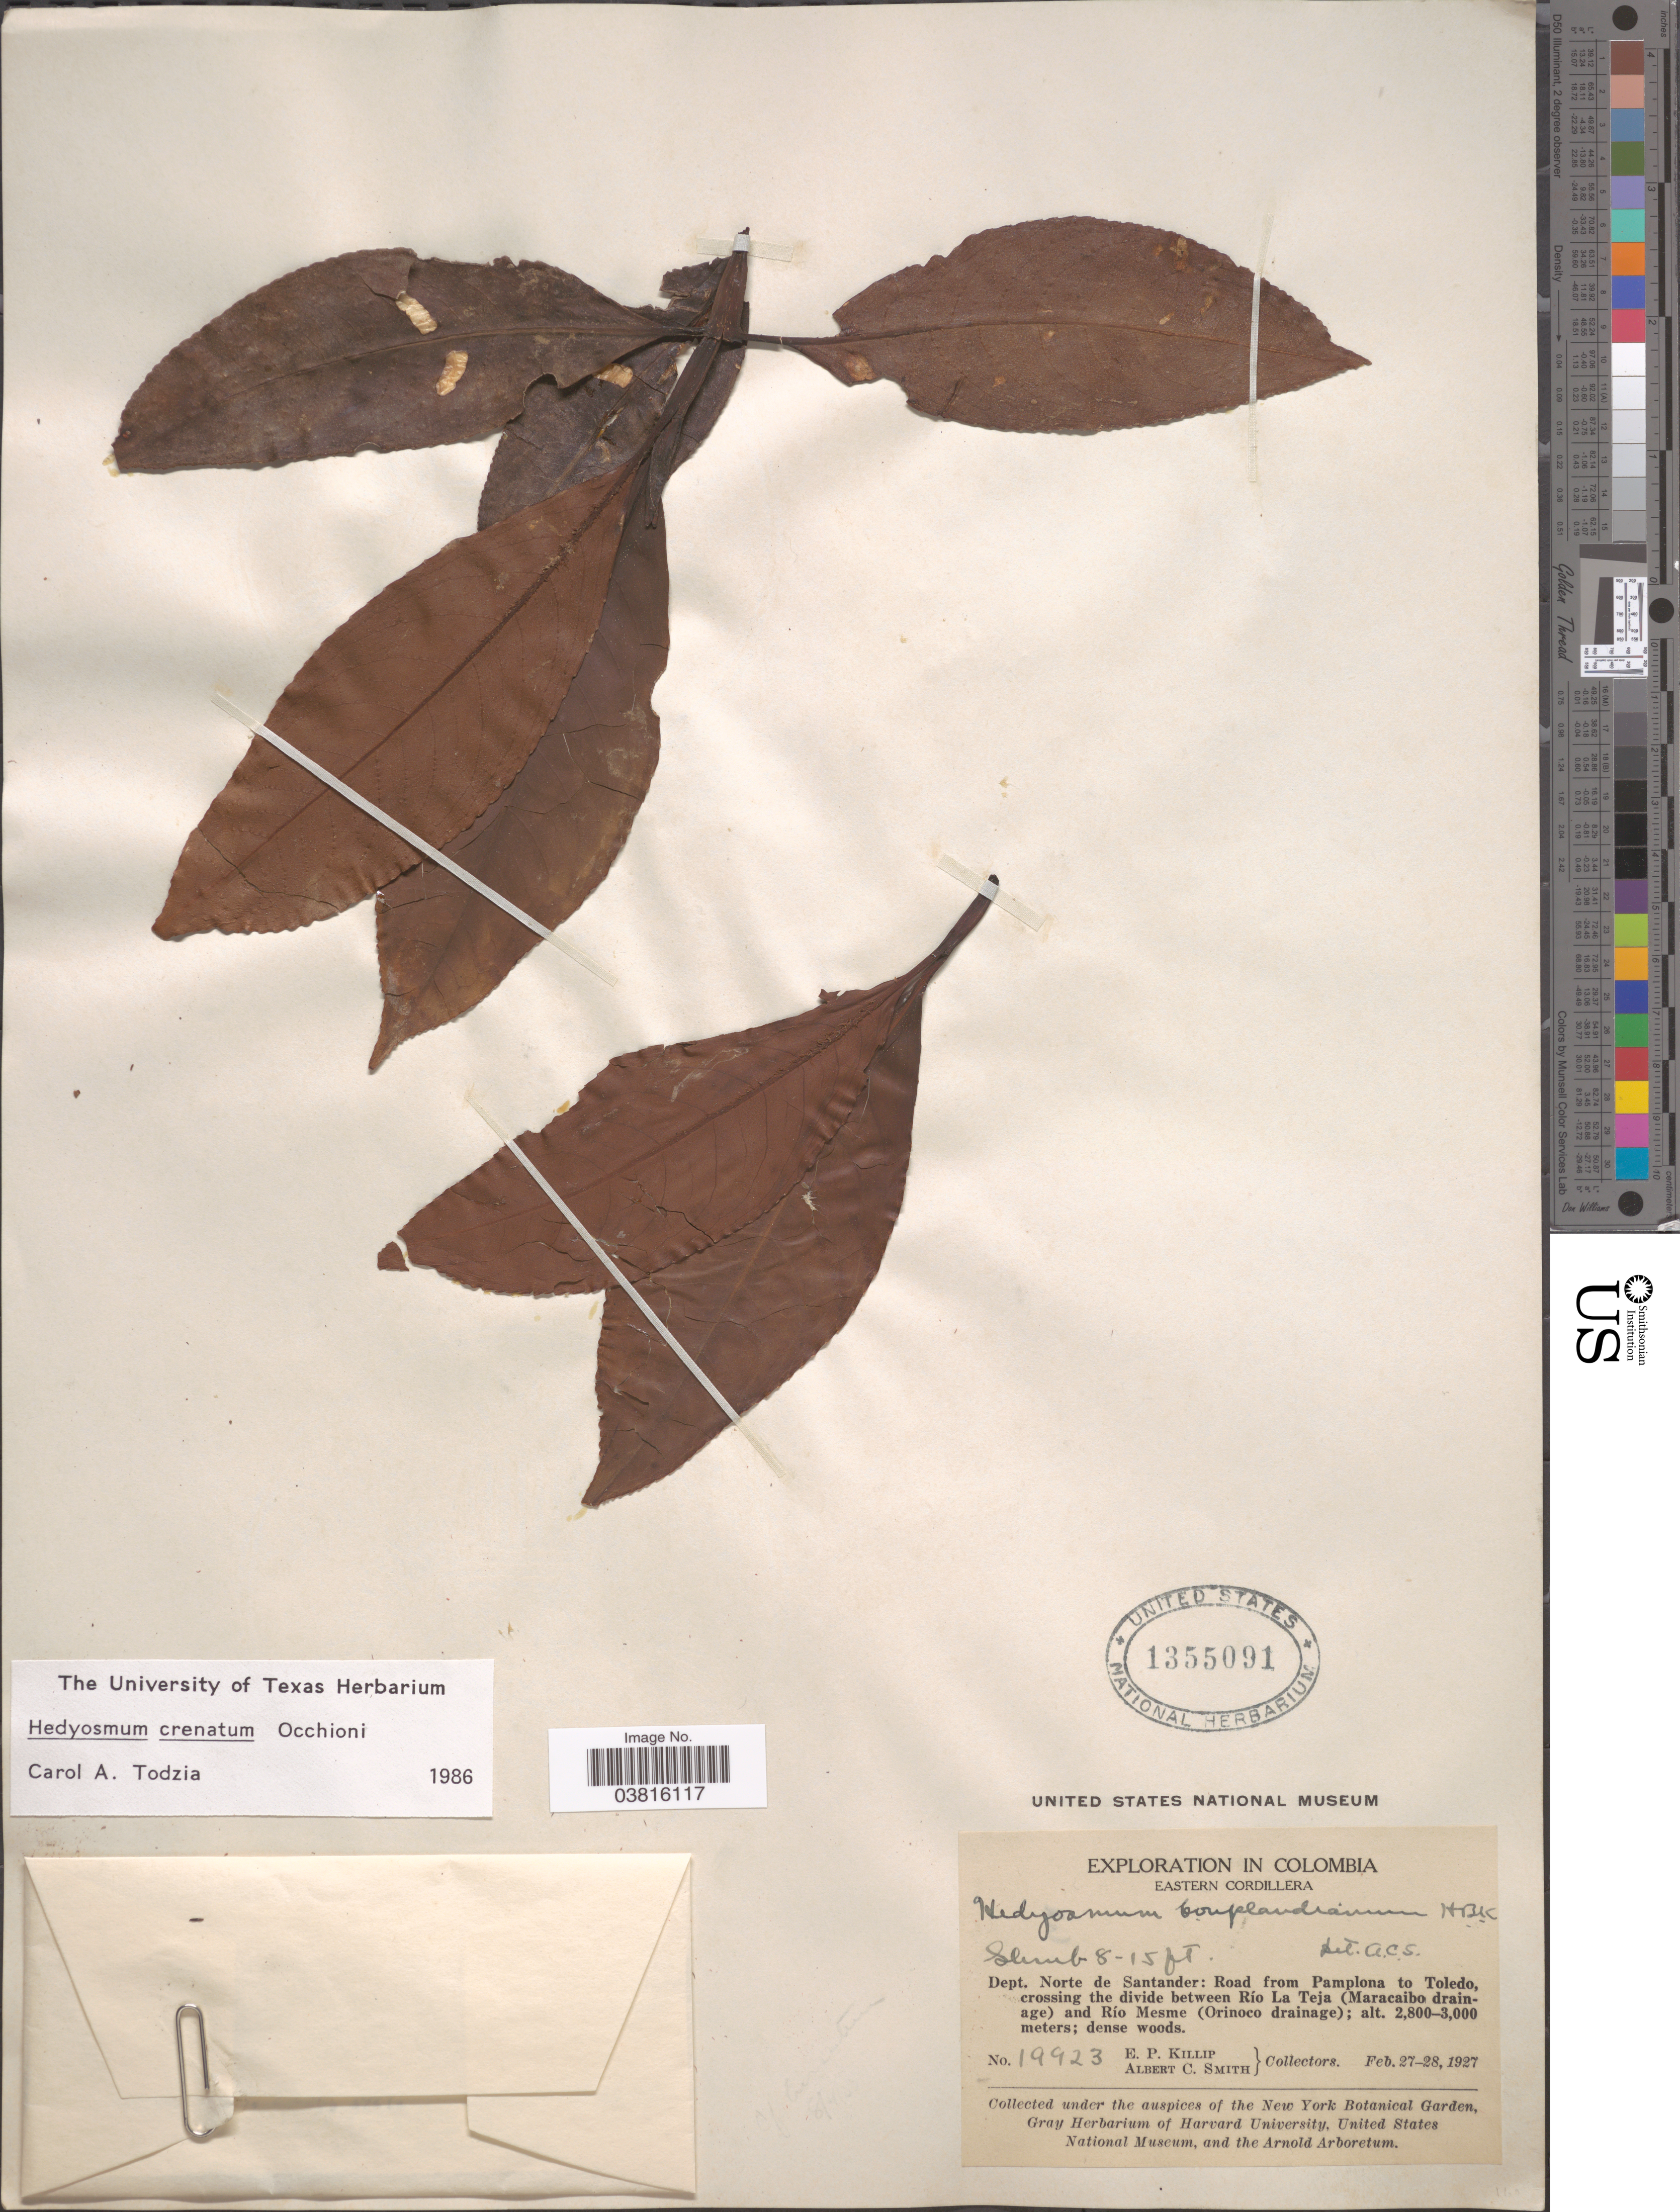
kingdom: Plantae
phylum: Tracheophyta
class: Magnoliopsida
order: Chloranthales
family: Chloranthaceae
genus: Hedyosmum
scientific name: Hedyosmum crenatum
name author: Occhioni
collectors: E. P. Killip & A. C. Smith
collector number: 19923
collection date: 1927-02-27/1927-02-28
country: Colombia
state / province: Norte de Santander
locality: Eastern Cordillera. Dept. Norte de Santander: Road from Pamplona to Toledo, crossing the divide between Río La Teja (Maracaibo drainage) and Río Mesme (Orinoco drainage).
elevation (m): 2800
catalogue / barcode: US 1355091